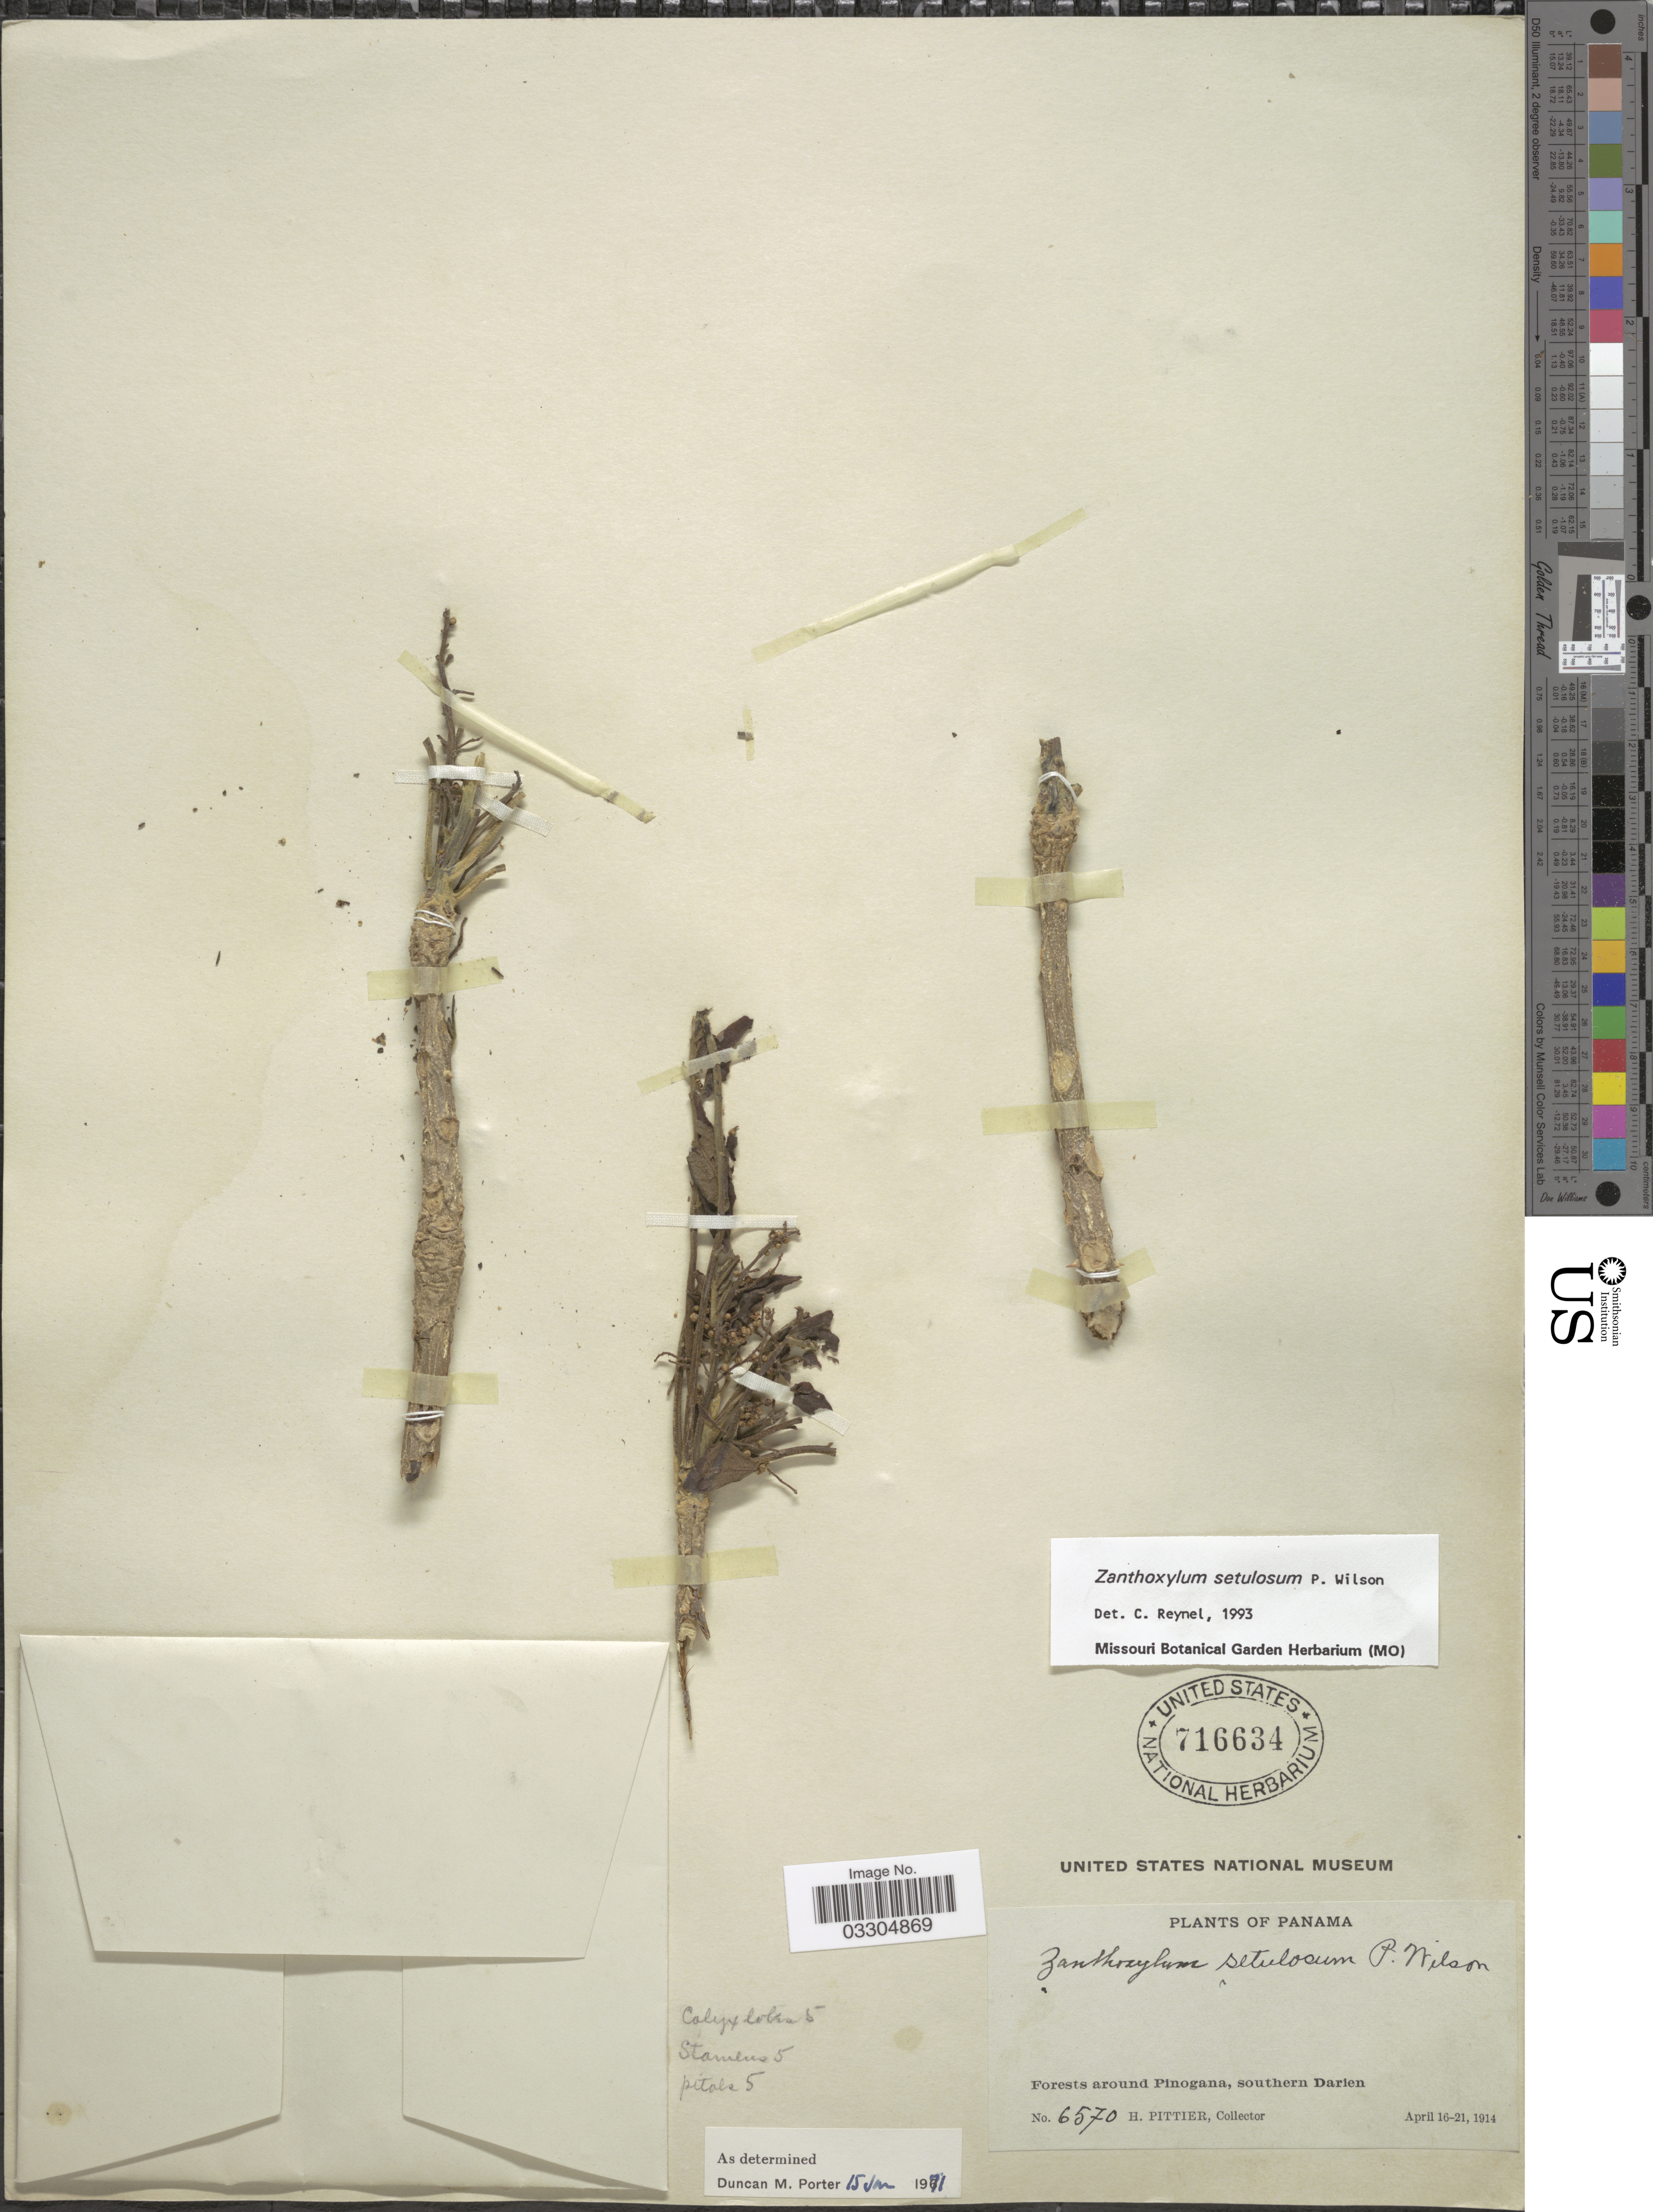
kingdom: Plantae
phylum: Tracheophyta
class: Magnoliopsida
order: Sapindales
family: Rutaceae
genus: Zanthoxylum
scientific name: Zanthoxylum setulosum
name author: P. Wilson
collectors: H. F. Pittier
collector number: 6570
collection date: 1914-04-16/1914-04-21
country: Panama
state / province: Darién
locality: Forests around Pinogana, southern Darien.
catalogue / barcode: US 716634